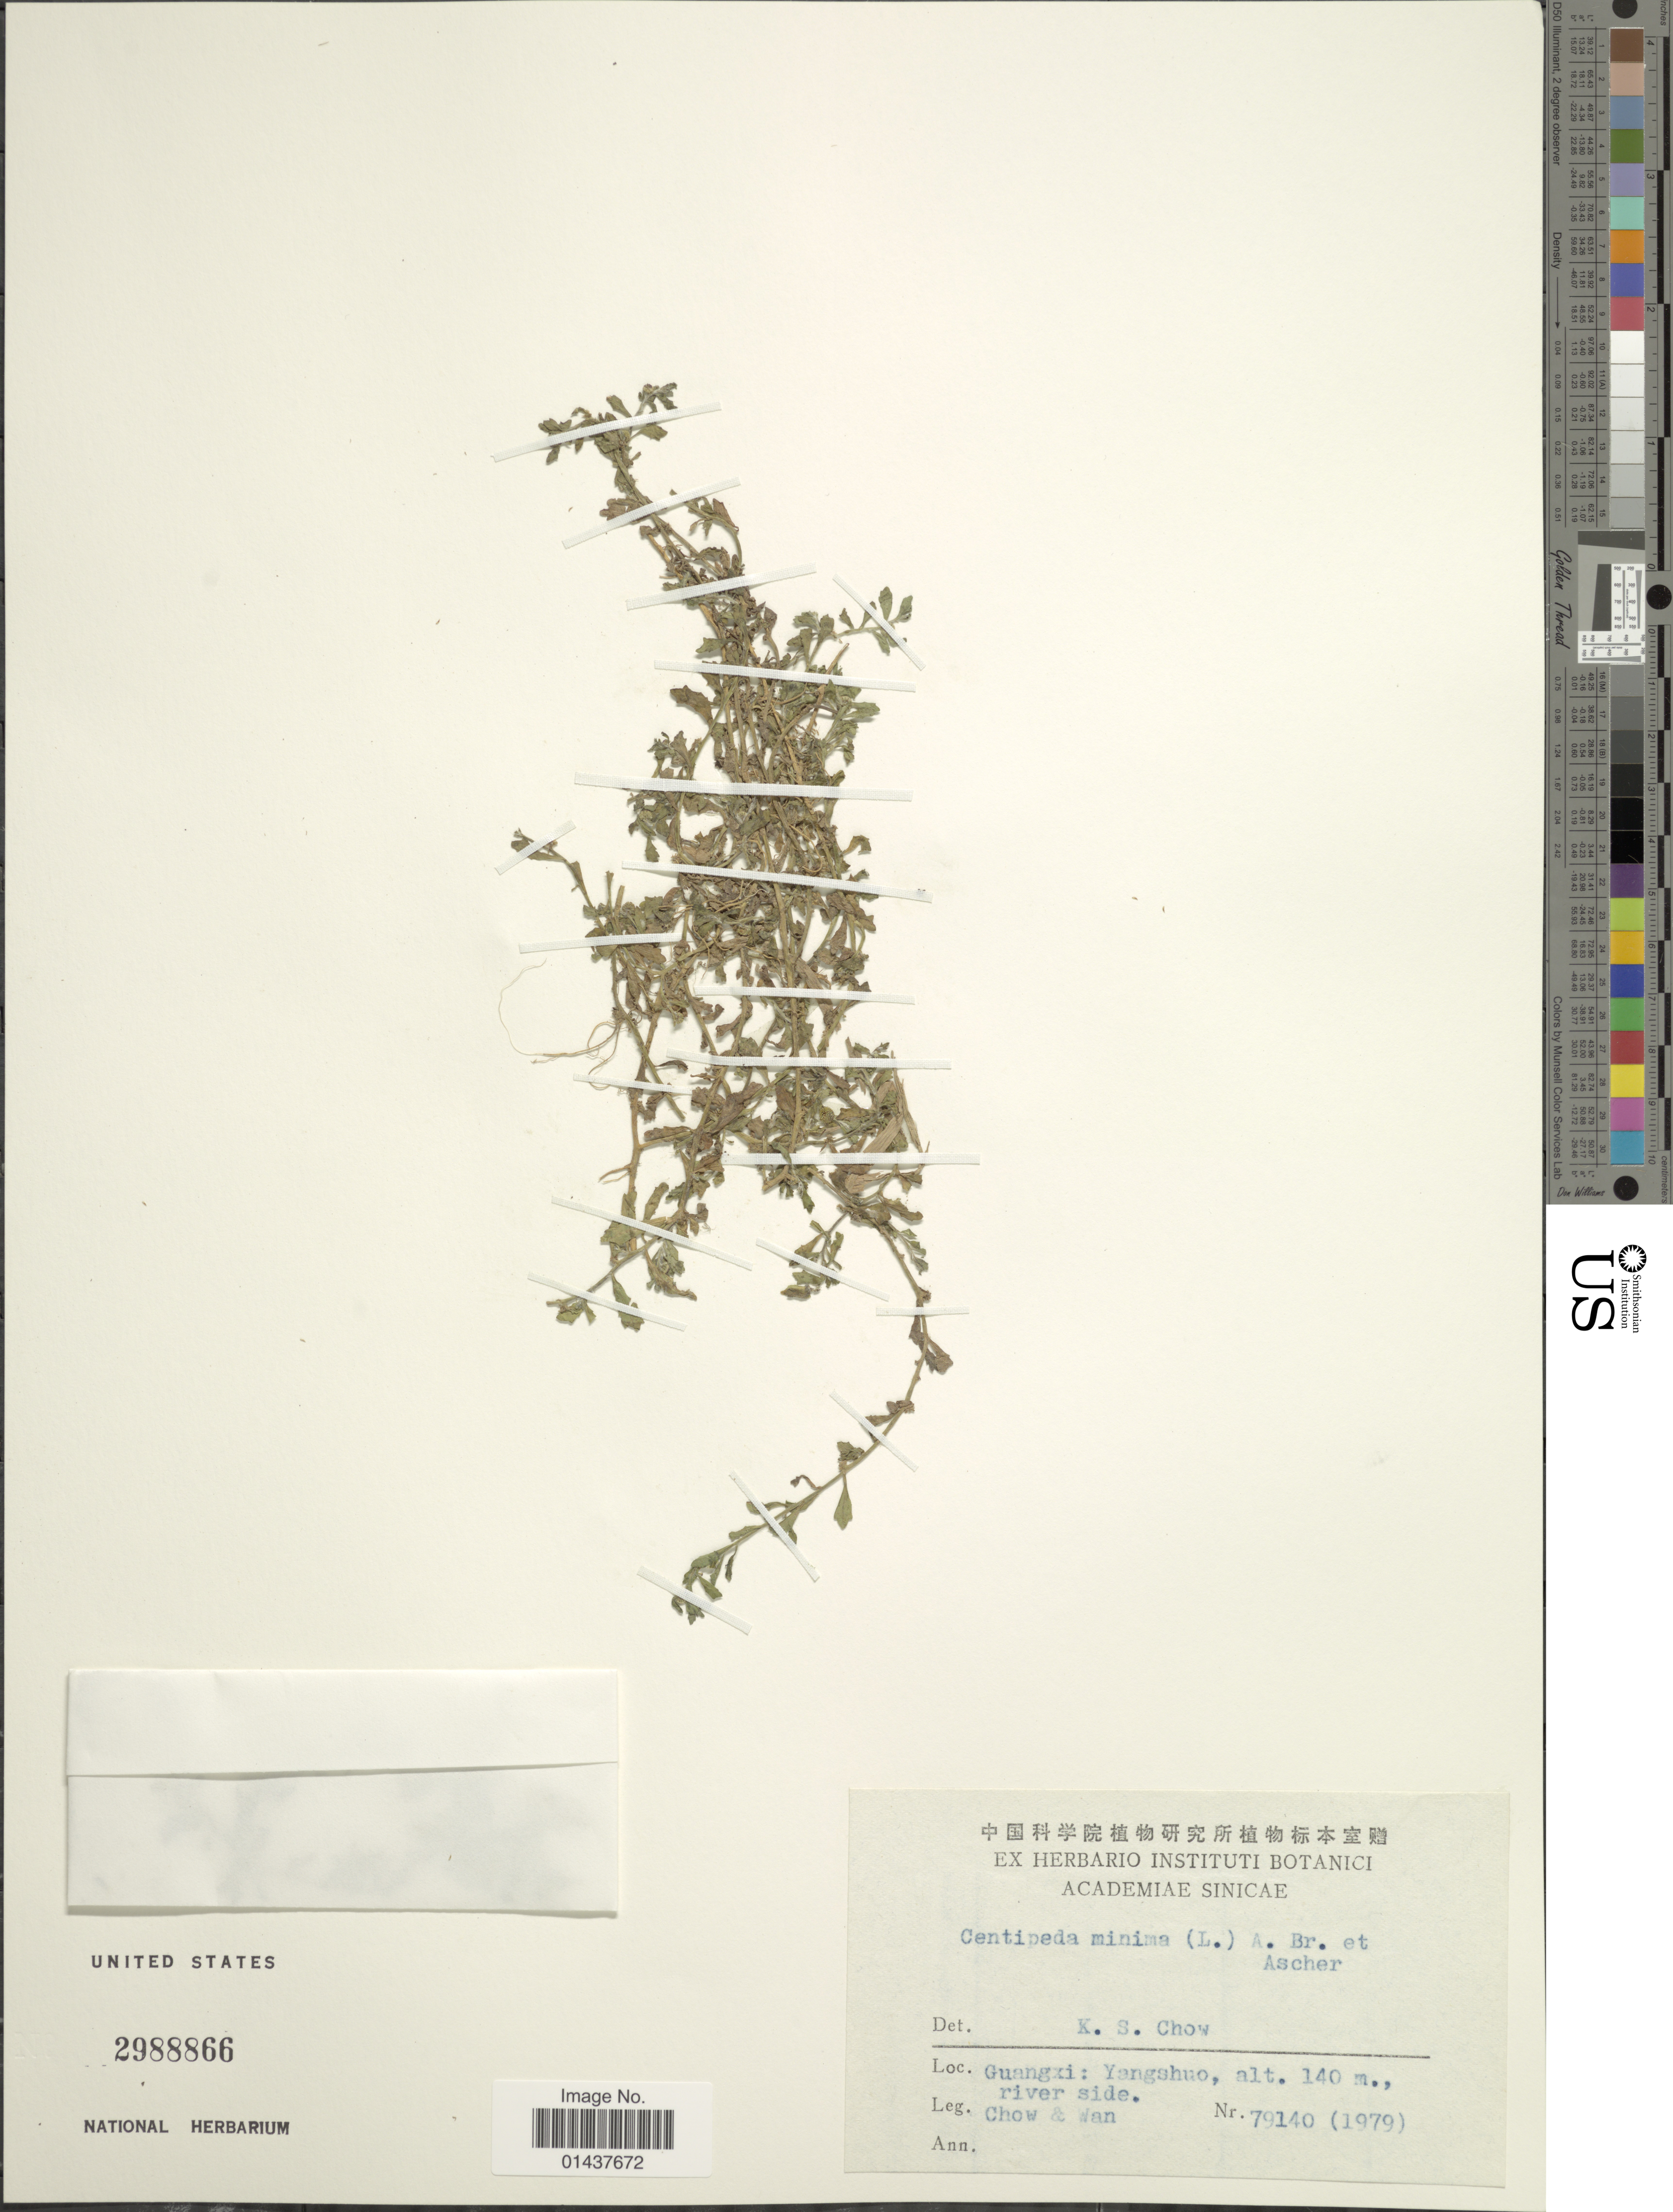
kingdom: Plantae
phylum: Tracheophyta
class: Magnoliopsida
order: Asterales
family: Asteraceae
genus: Centipeda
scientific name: Centipeda minima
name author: (L.) A. Braun & Asch.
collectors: Chow, -- & -. Wan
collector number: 79140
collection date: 1979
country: China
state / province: Guangxi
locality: Yangshuo, river side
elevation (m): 140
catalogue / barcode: US 2988866